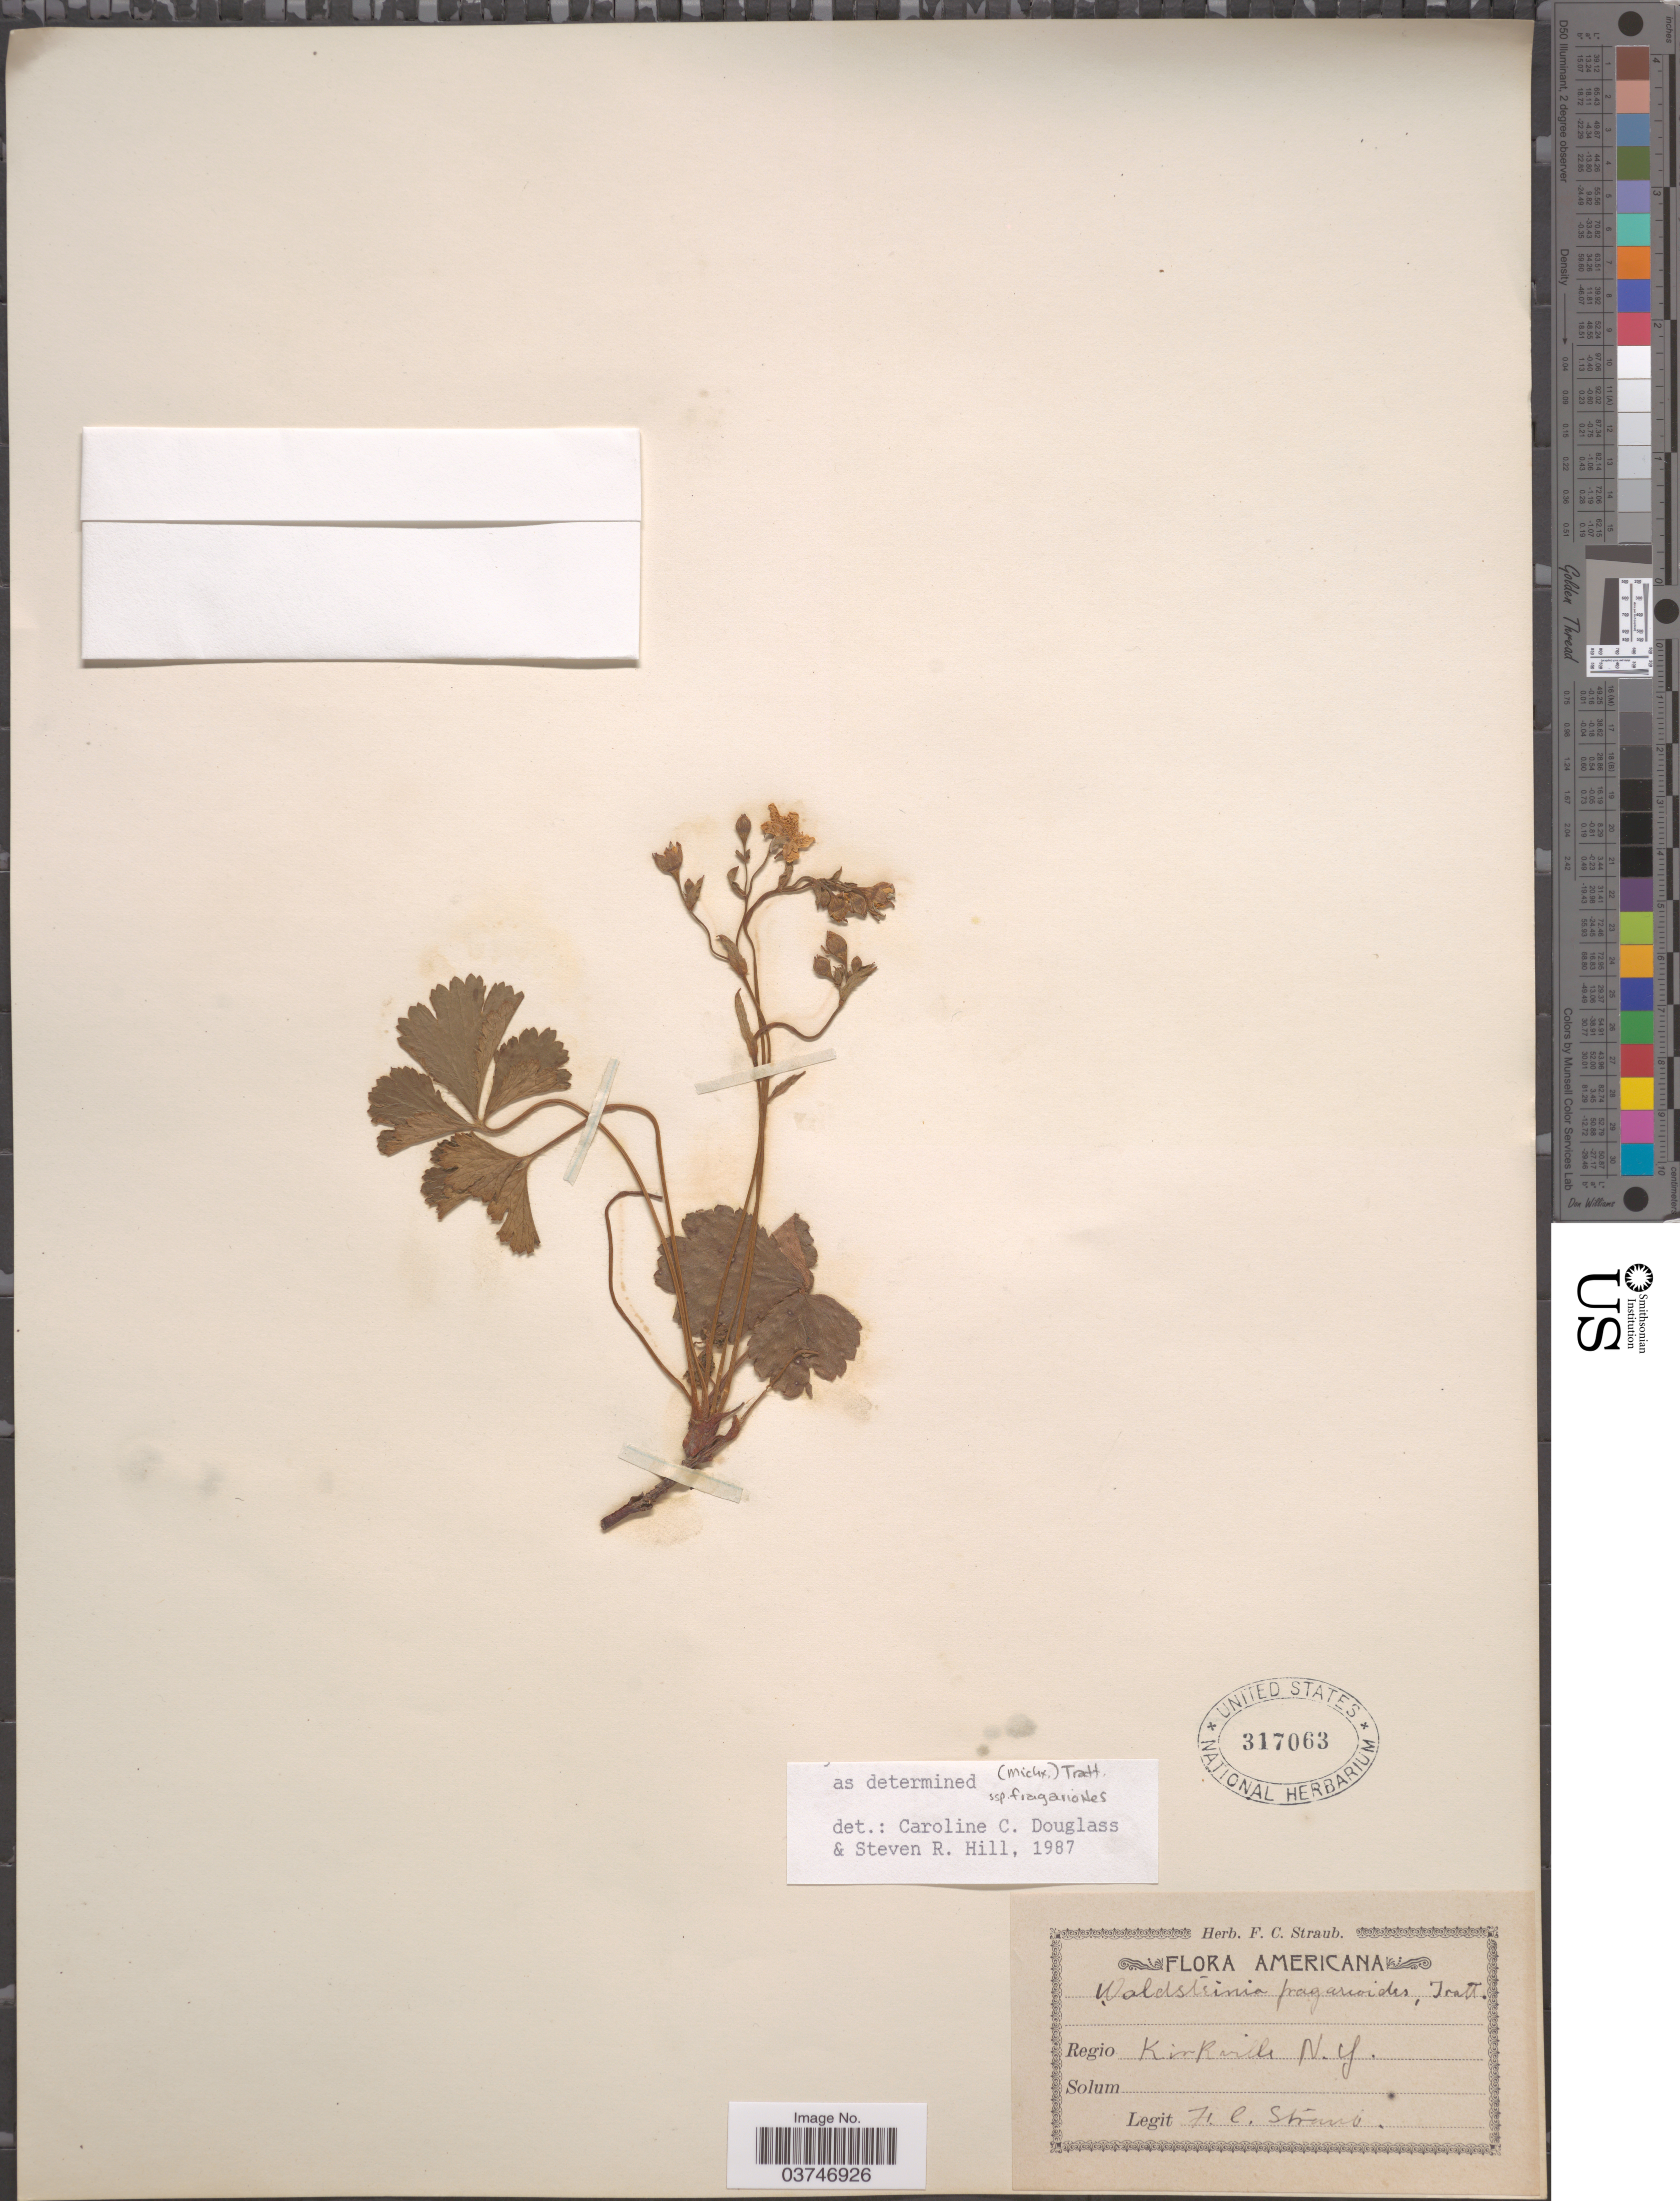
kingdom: Plantae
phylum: Tracheophyta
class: Magnoliopsida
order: Rosales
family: Rosaceae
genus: Waldsteinia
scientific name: Waldsteinia fragarioides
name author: (Michx.) Tratt.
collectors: F. Straub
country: United States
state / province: New York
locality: Regio Kirkville.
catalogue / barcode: US 317063